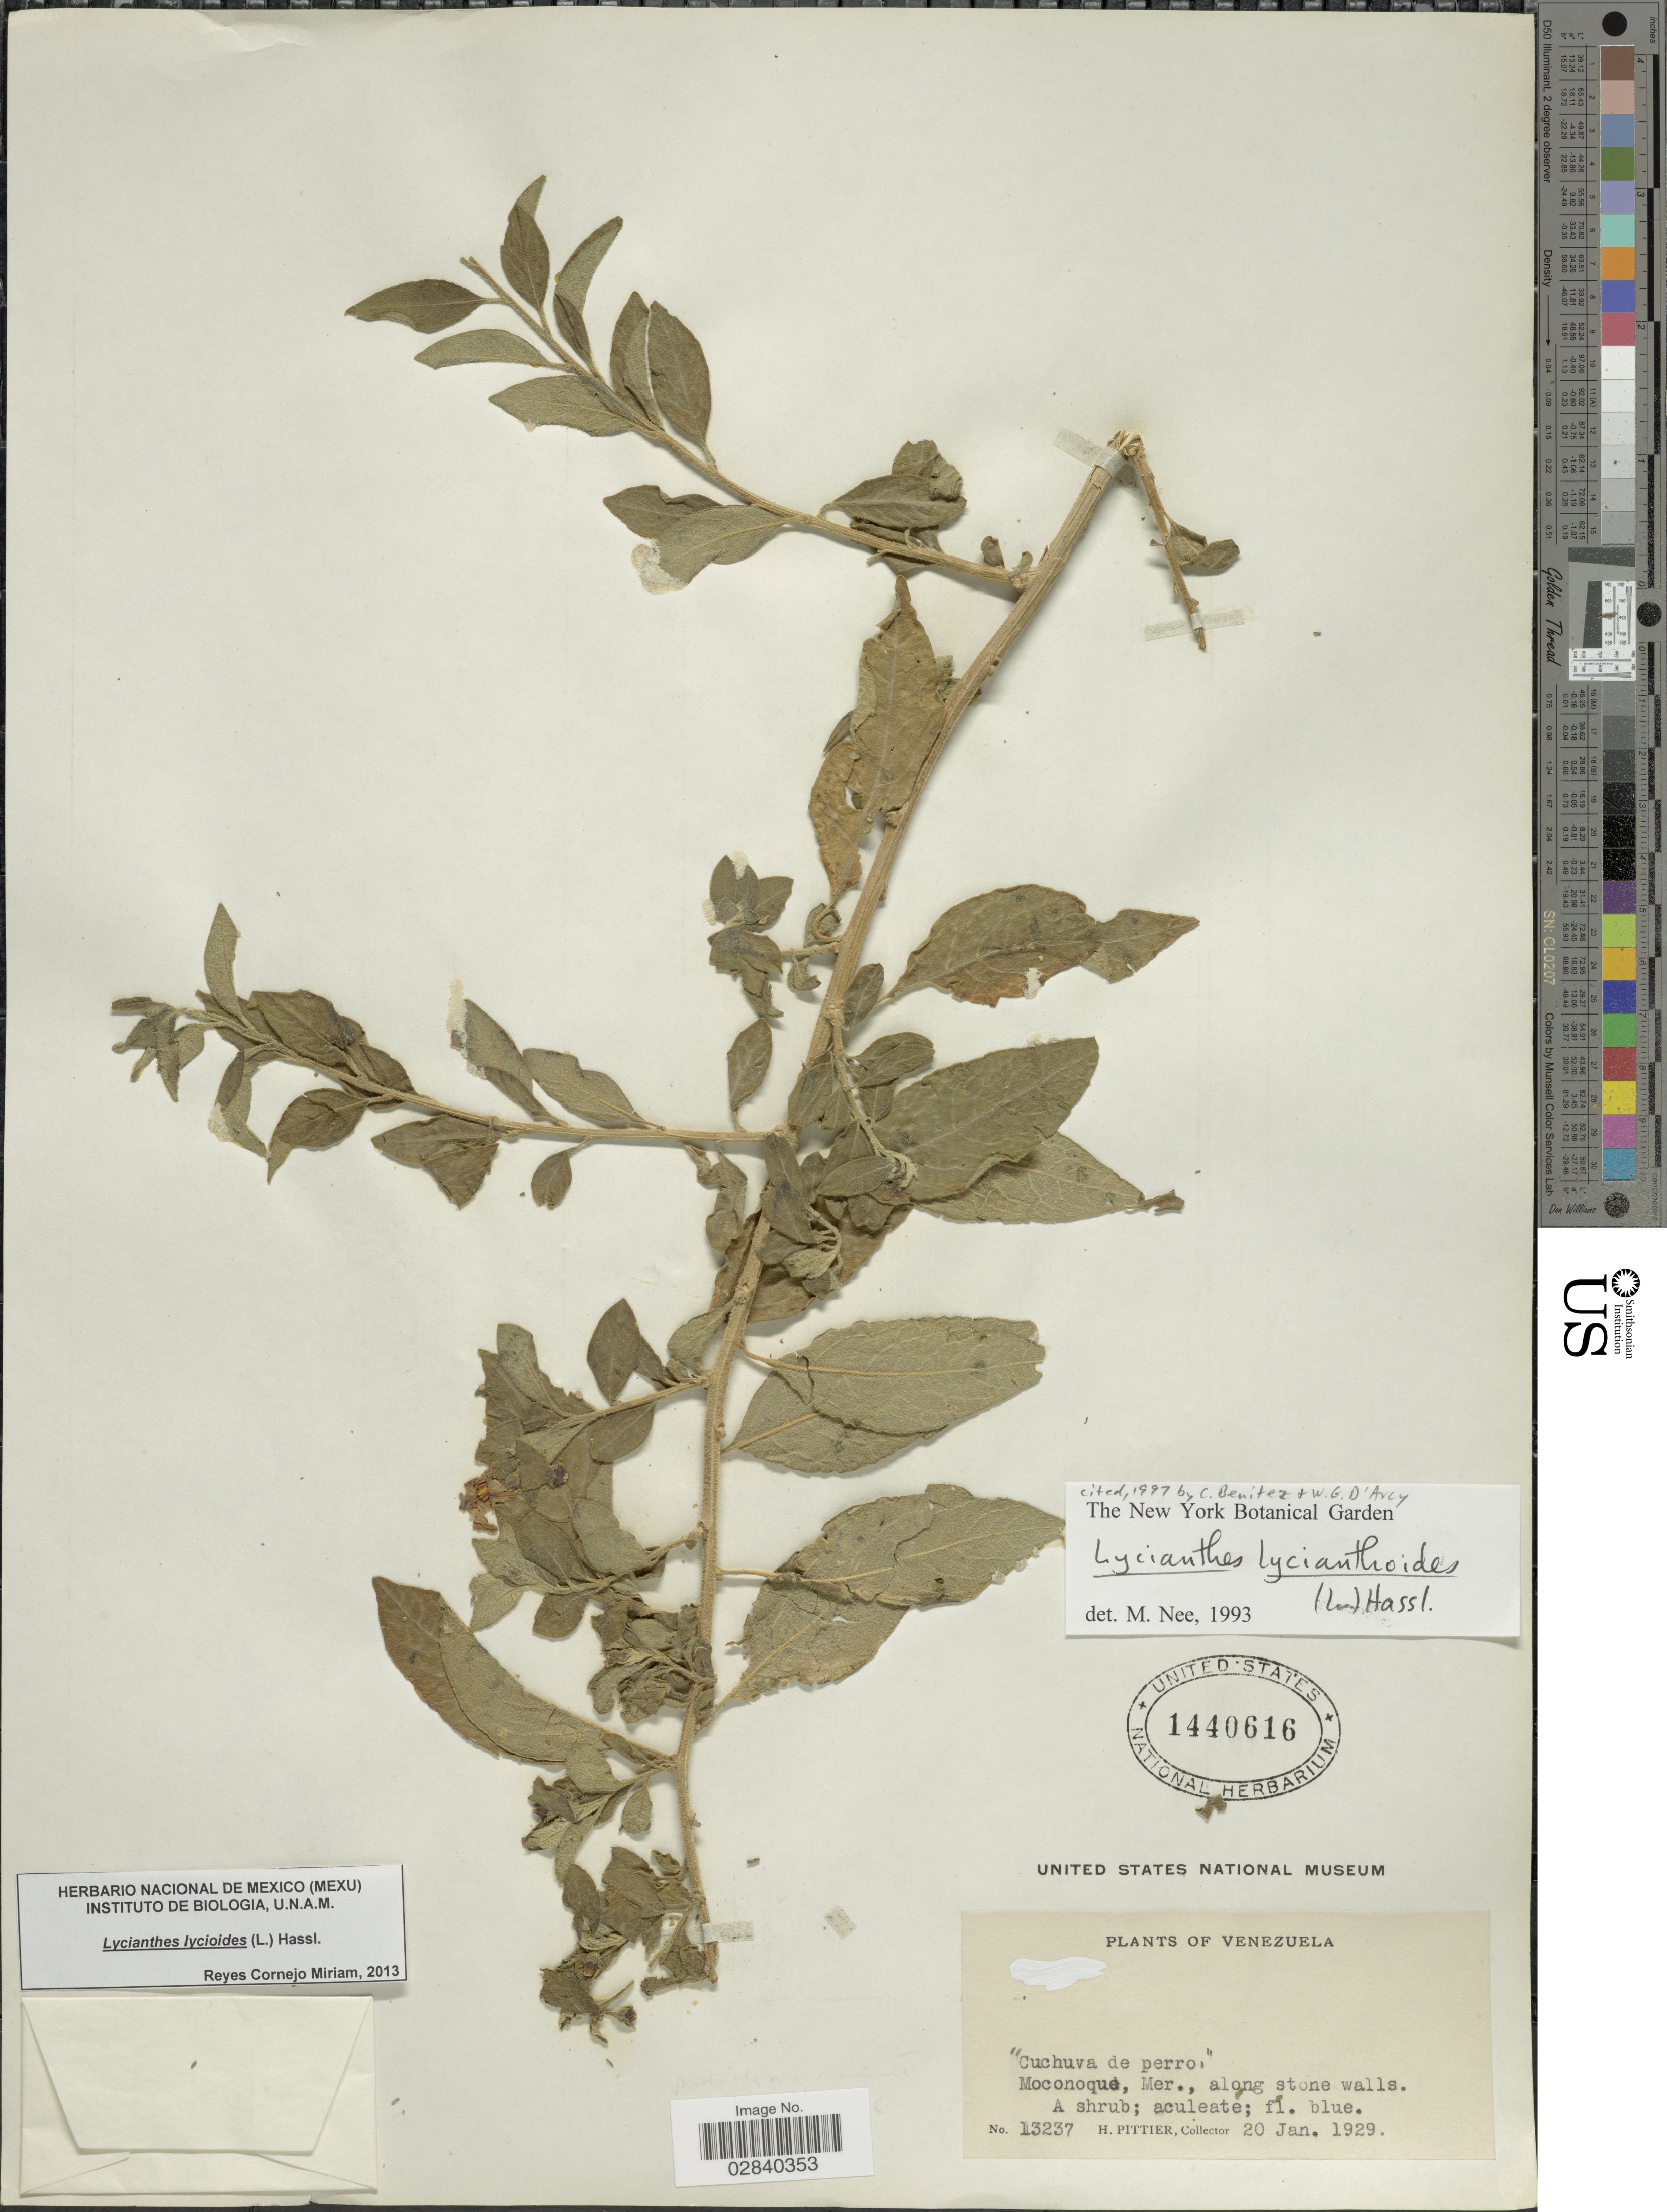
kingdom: Plantae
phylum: Tracheophyta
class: Magnoliopsida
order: Solanales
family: Solanaceae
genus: Lycianthes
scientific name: Lycianthes lycioides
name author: (L.) Hassl.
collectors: H. F. Pittier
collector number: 13237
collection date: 1929-01-20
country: Venezuela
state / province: Mérida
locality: Cuchuva de perro.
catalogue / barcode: US 1440616